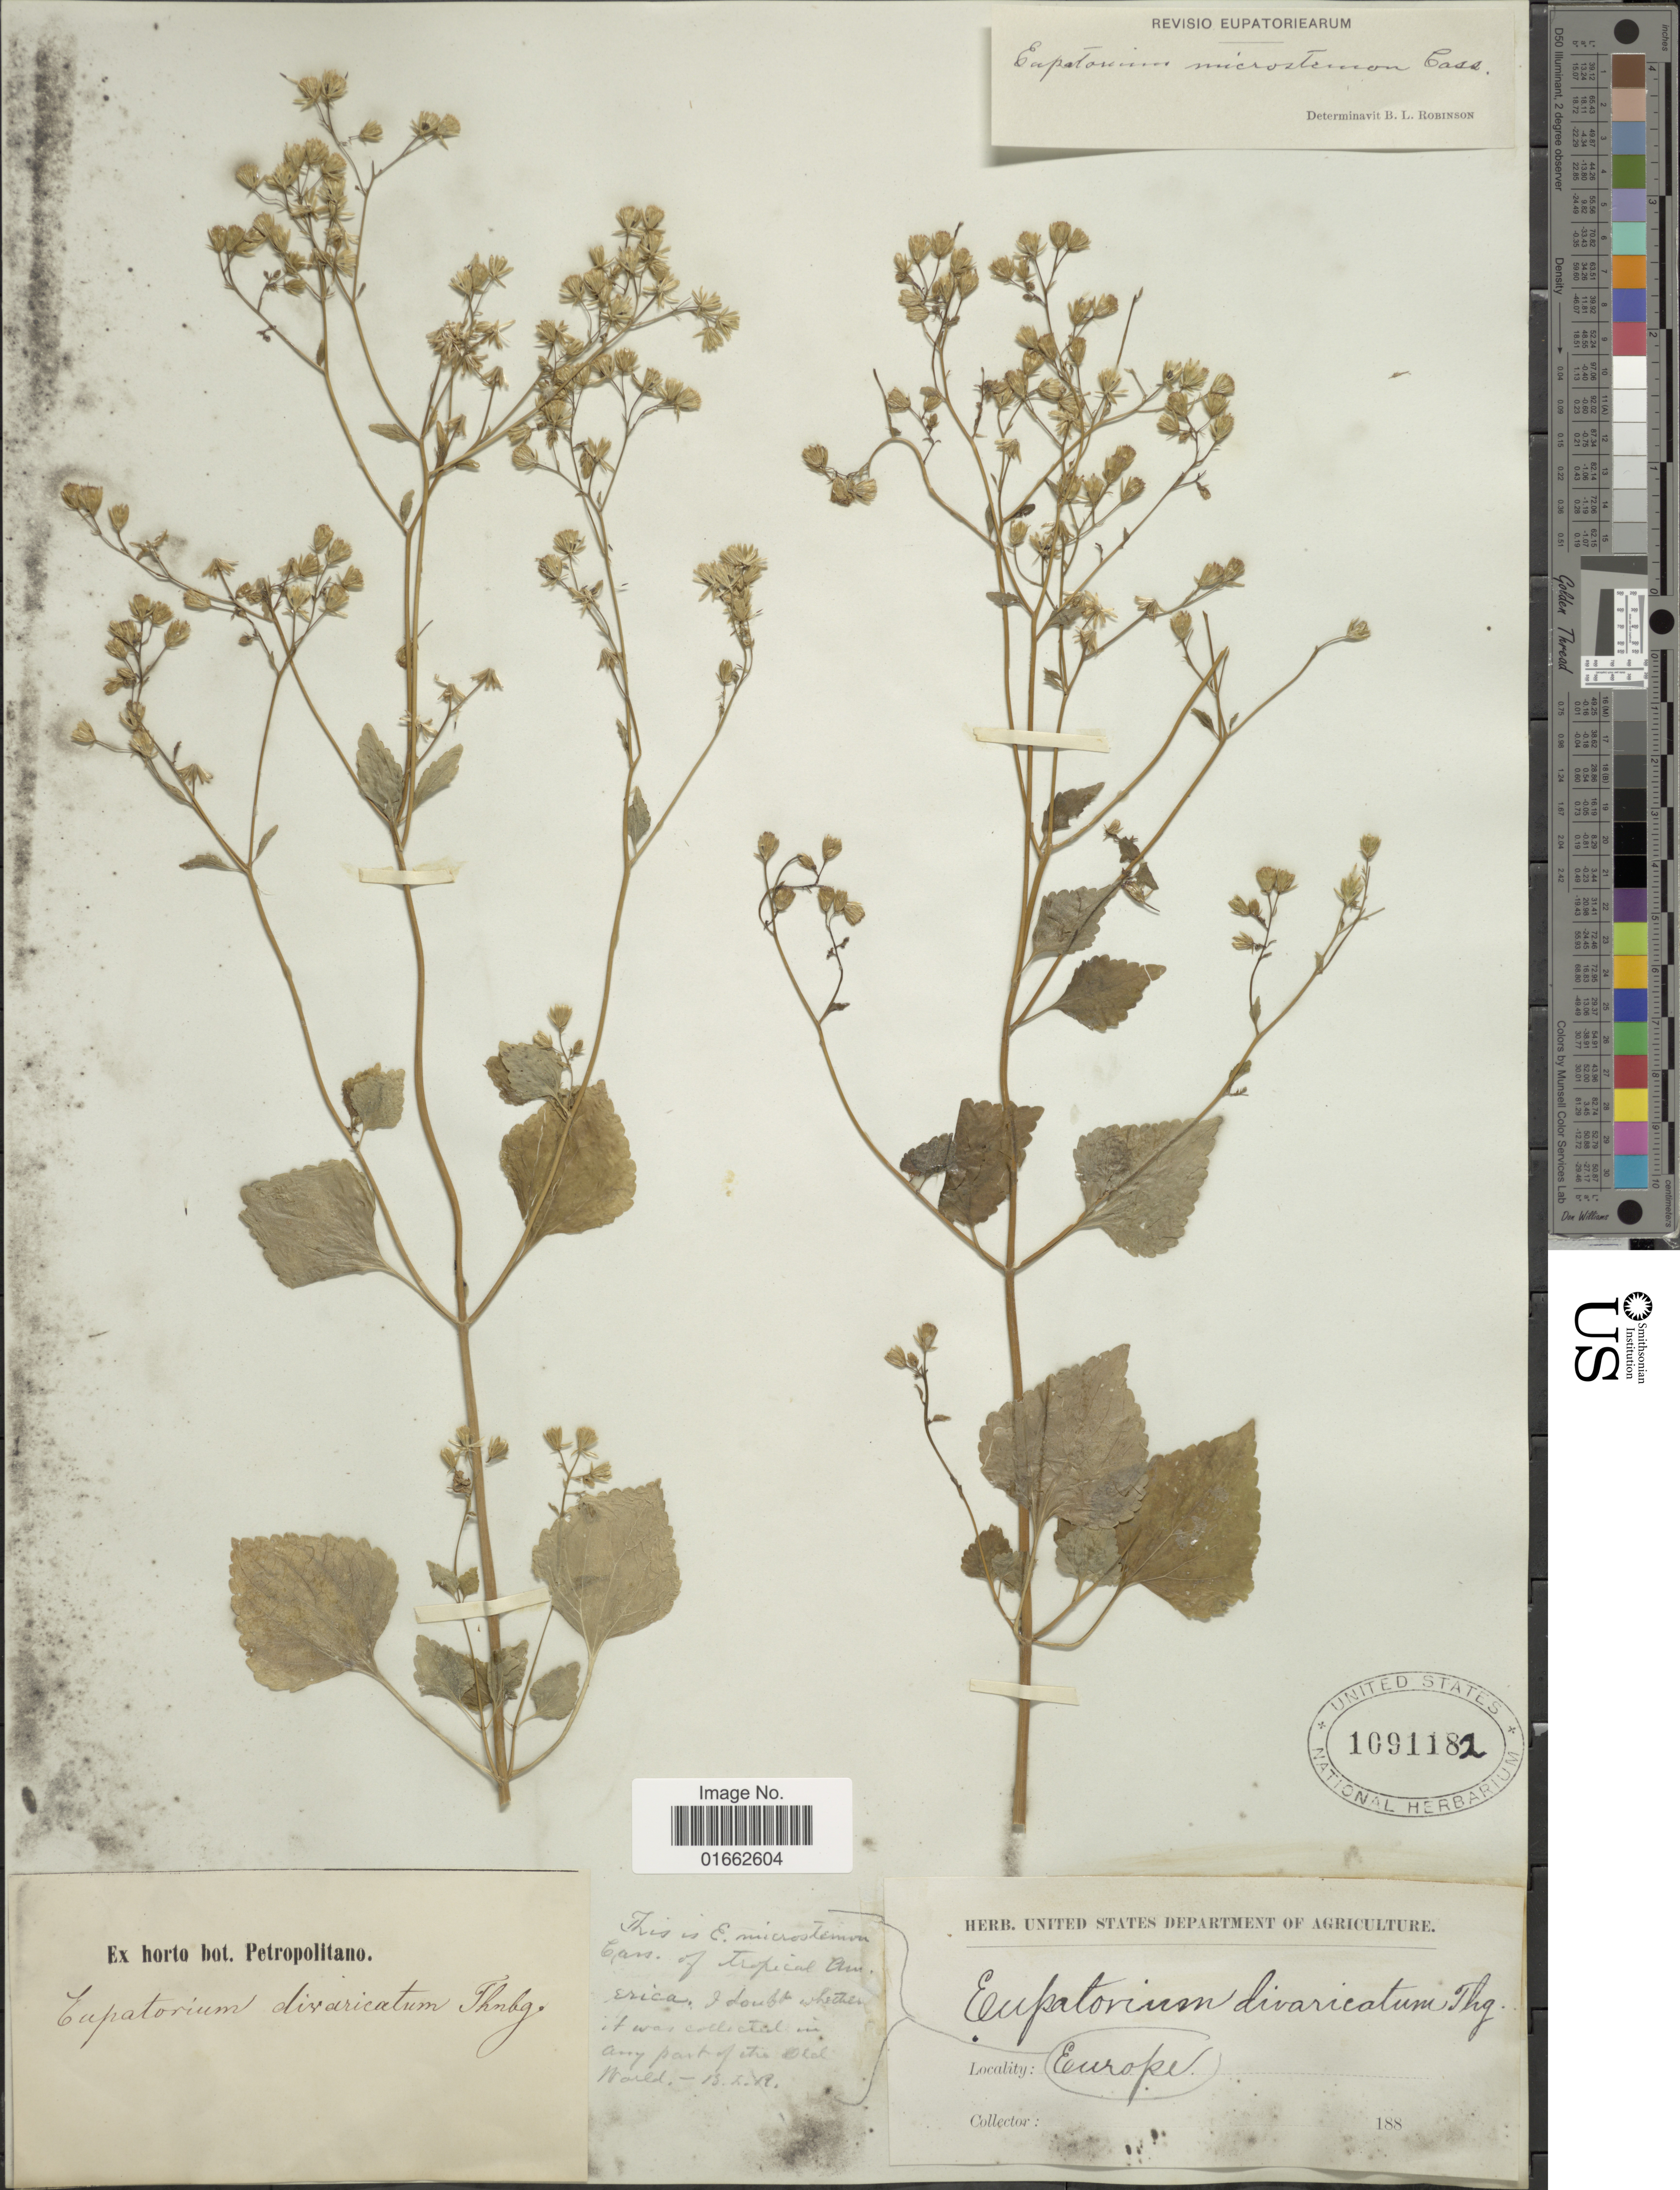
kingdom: Plantae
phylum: Tracheophyta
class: Magnoliopsida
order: Asterales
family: Asteraceae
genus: Fleischmannia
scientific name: Fleischmannia microstemon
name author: (Cass.) R.M. King & H. Rob.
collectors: ex Horto Bot. Petropolitano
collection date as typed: Transcribed d/m/y: //188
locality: Europe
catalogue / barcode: US 1091182